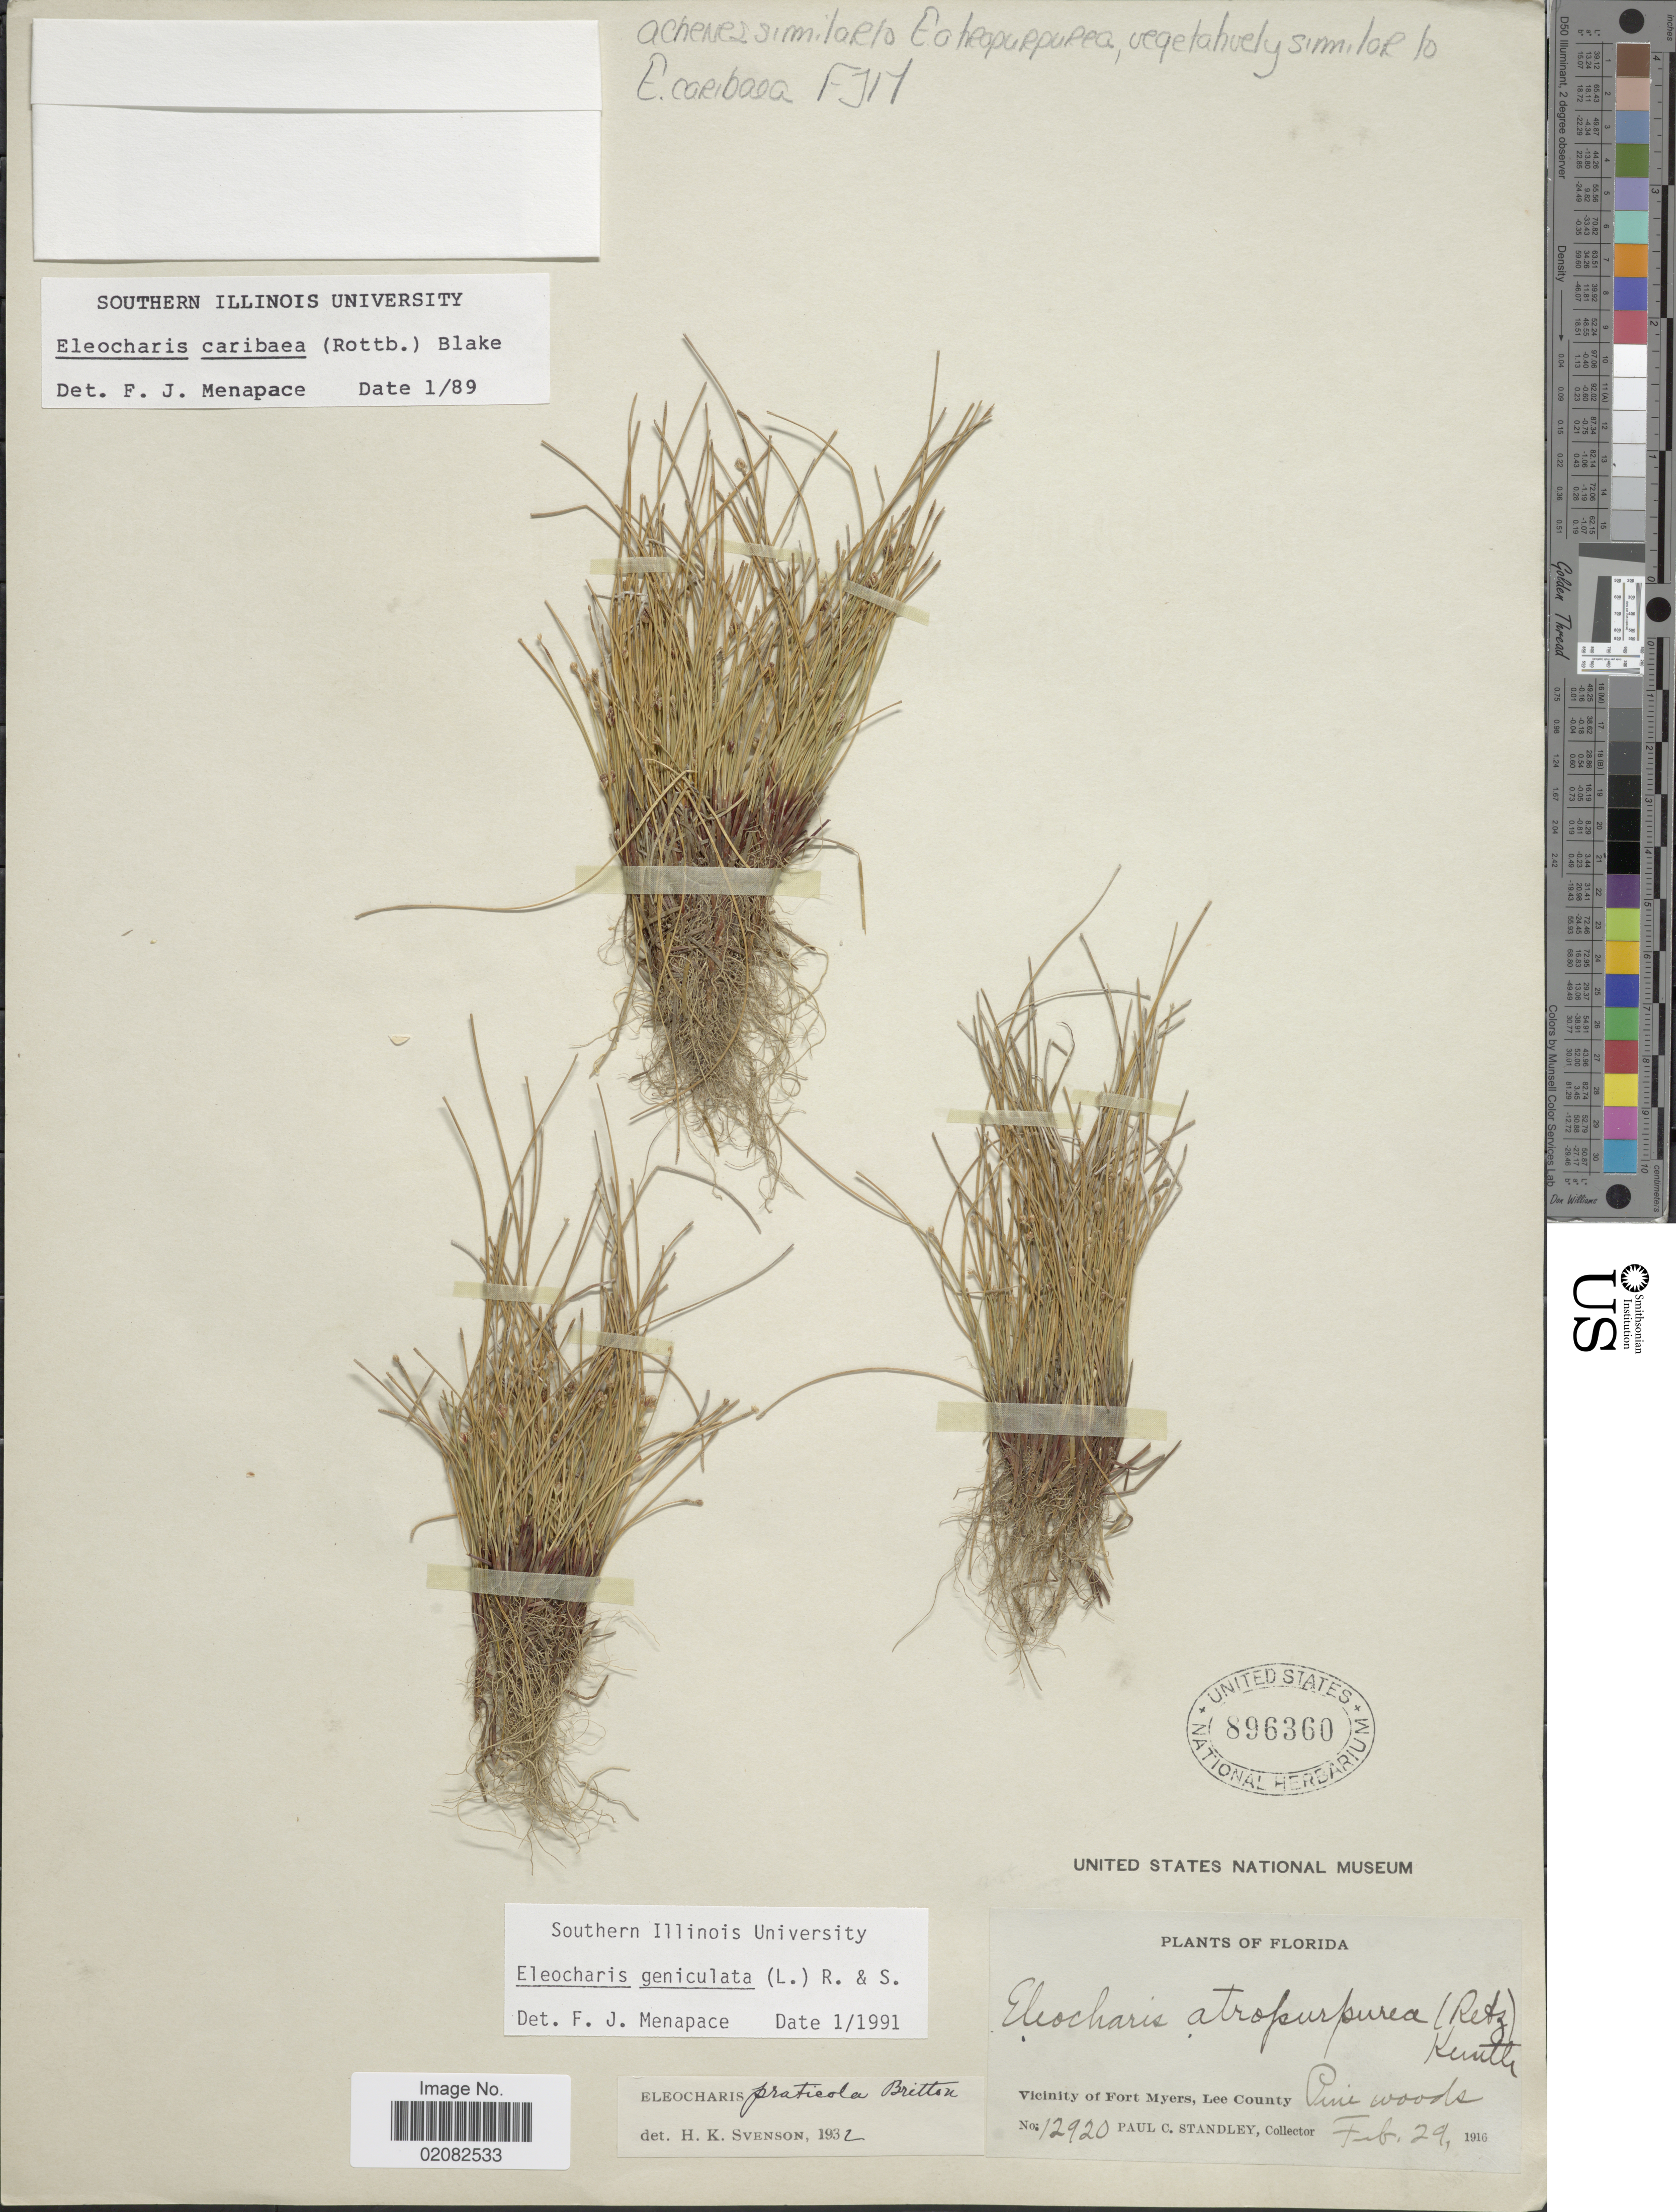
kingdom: Plantae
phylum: Tracheophyta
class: Liliopsida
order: Poales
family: Cyperaceae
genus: Eleocharis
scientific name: Eleocharis geniculata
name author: (L.) Roem. & Schult.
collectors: P. C. Standley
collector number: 12920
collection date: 1916-02-29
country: United States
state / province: Florida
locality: Vicinity of Fort Myers, Lee County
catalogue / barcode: US 896360